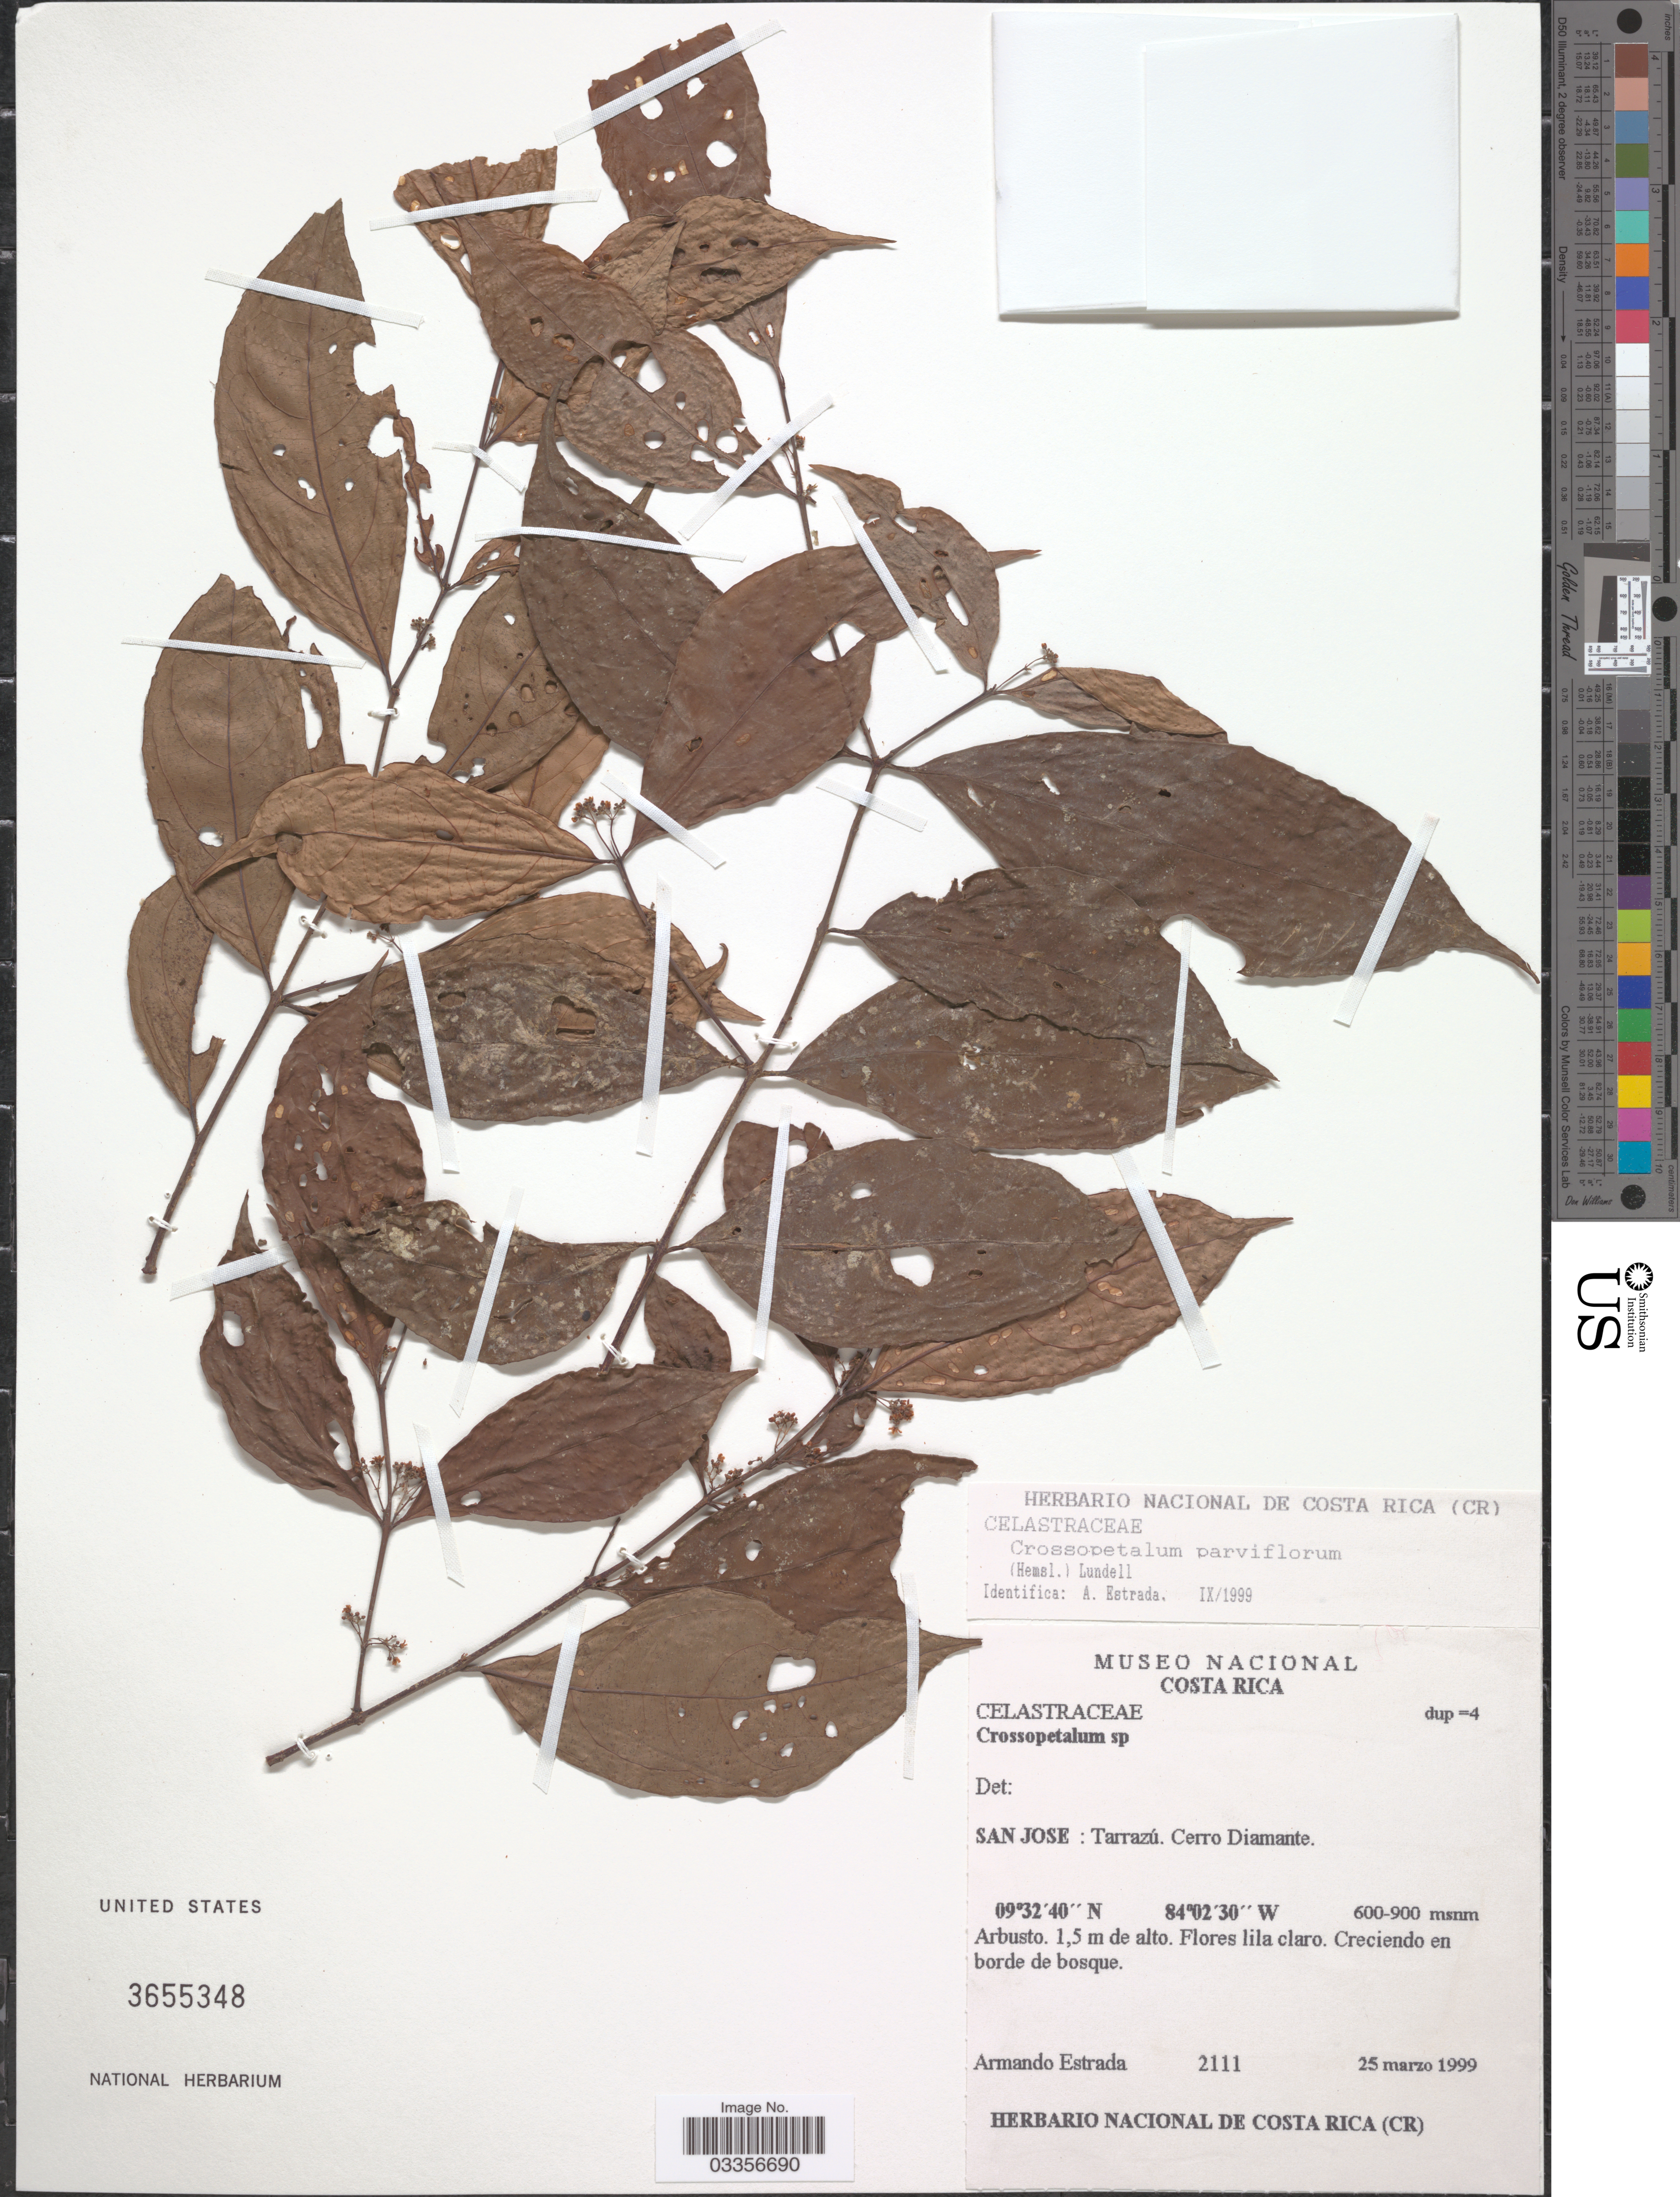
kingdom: Plantae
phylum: Tracheophyta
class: Magnoliopsida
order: Celastrales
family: Celastraceae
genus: Crossopetalum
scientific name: Crossopetalum parviflorum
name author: L.O. Williams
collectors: A. Estrada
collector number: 2111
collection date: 1999-03-25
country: Costa Rica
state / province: San José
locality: Tarrazú. Cerro Diamante.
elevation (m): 600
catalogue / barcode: US 3655348